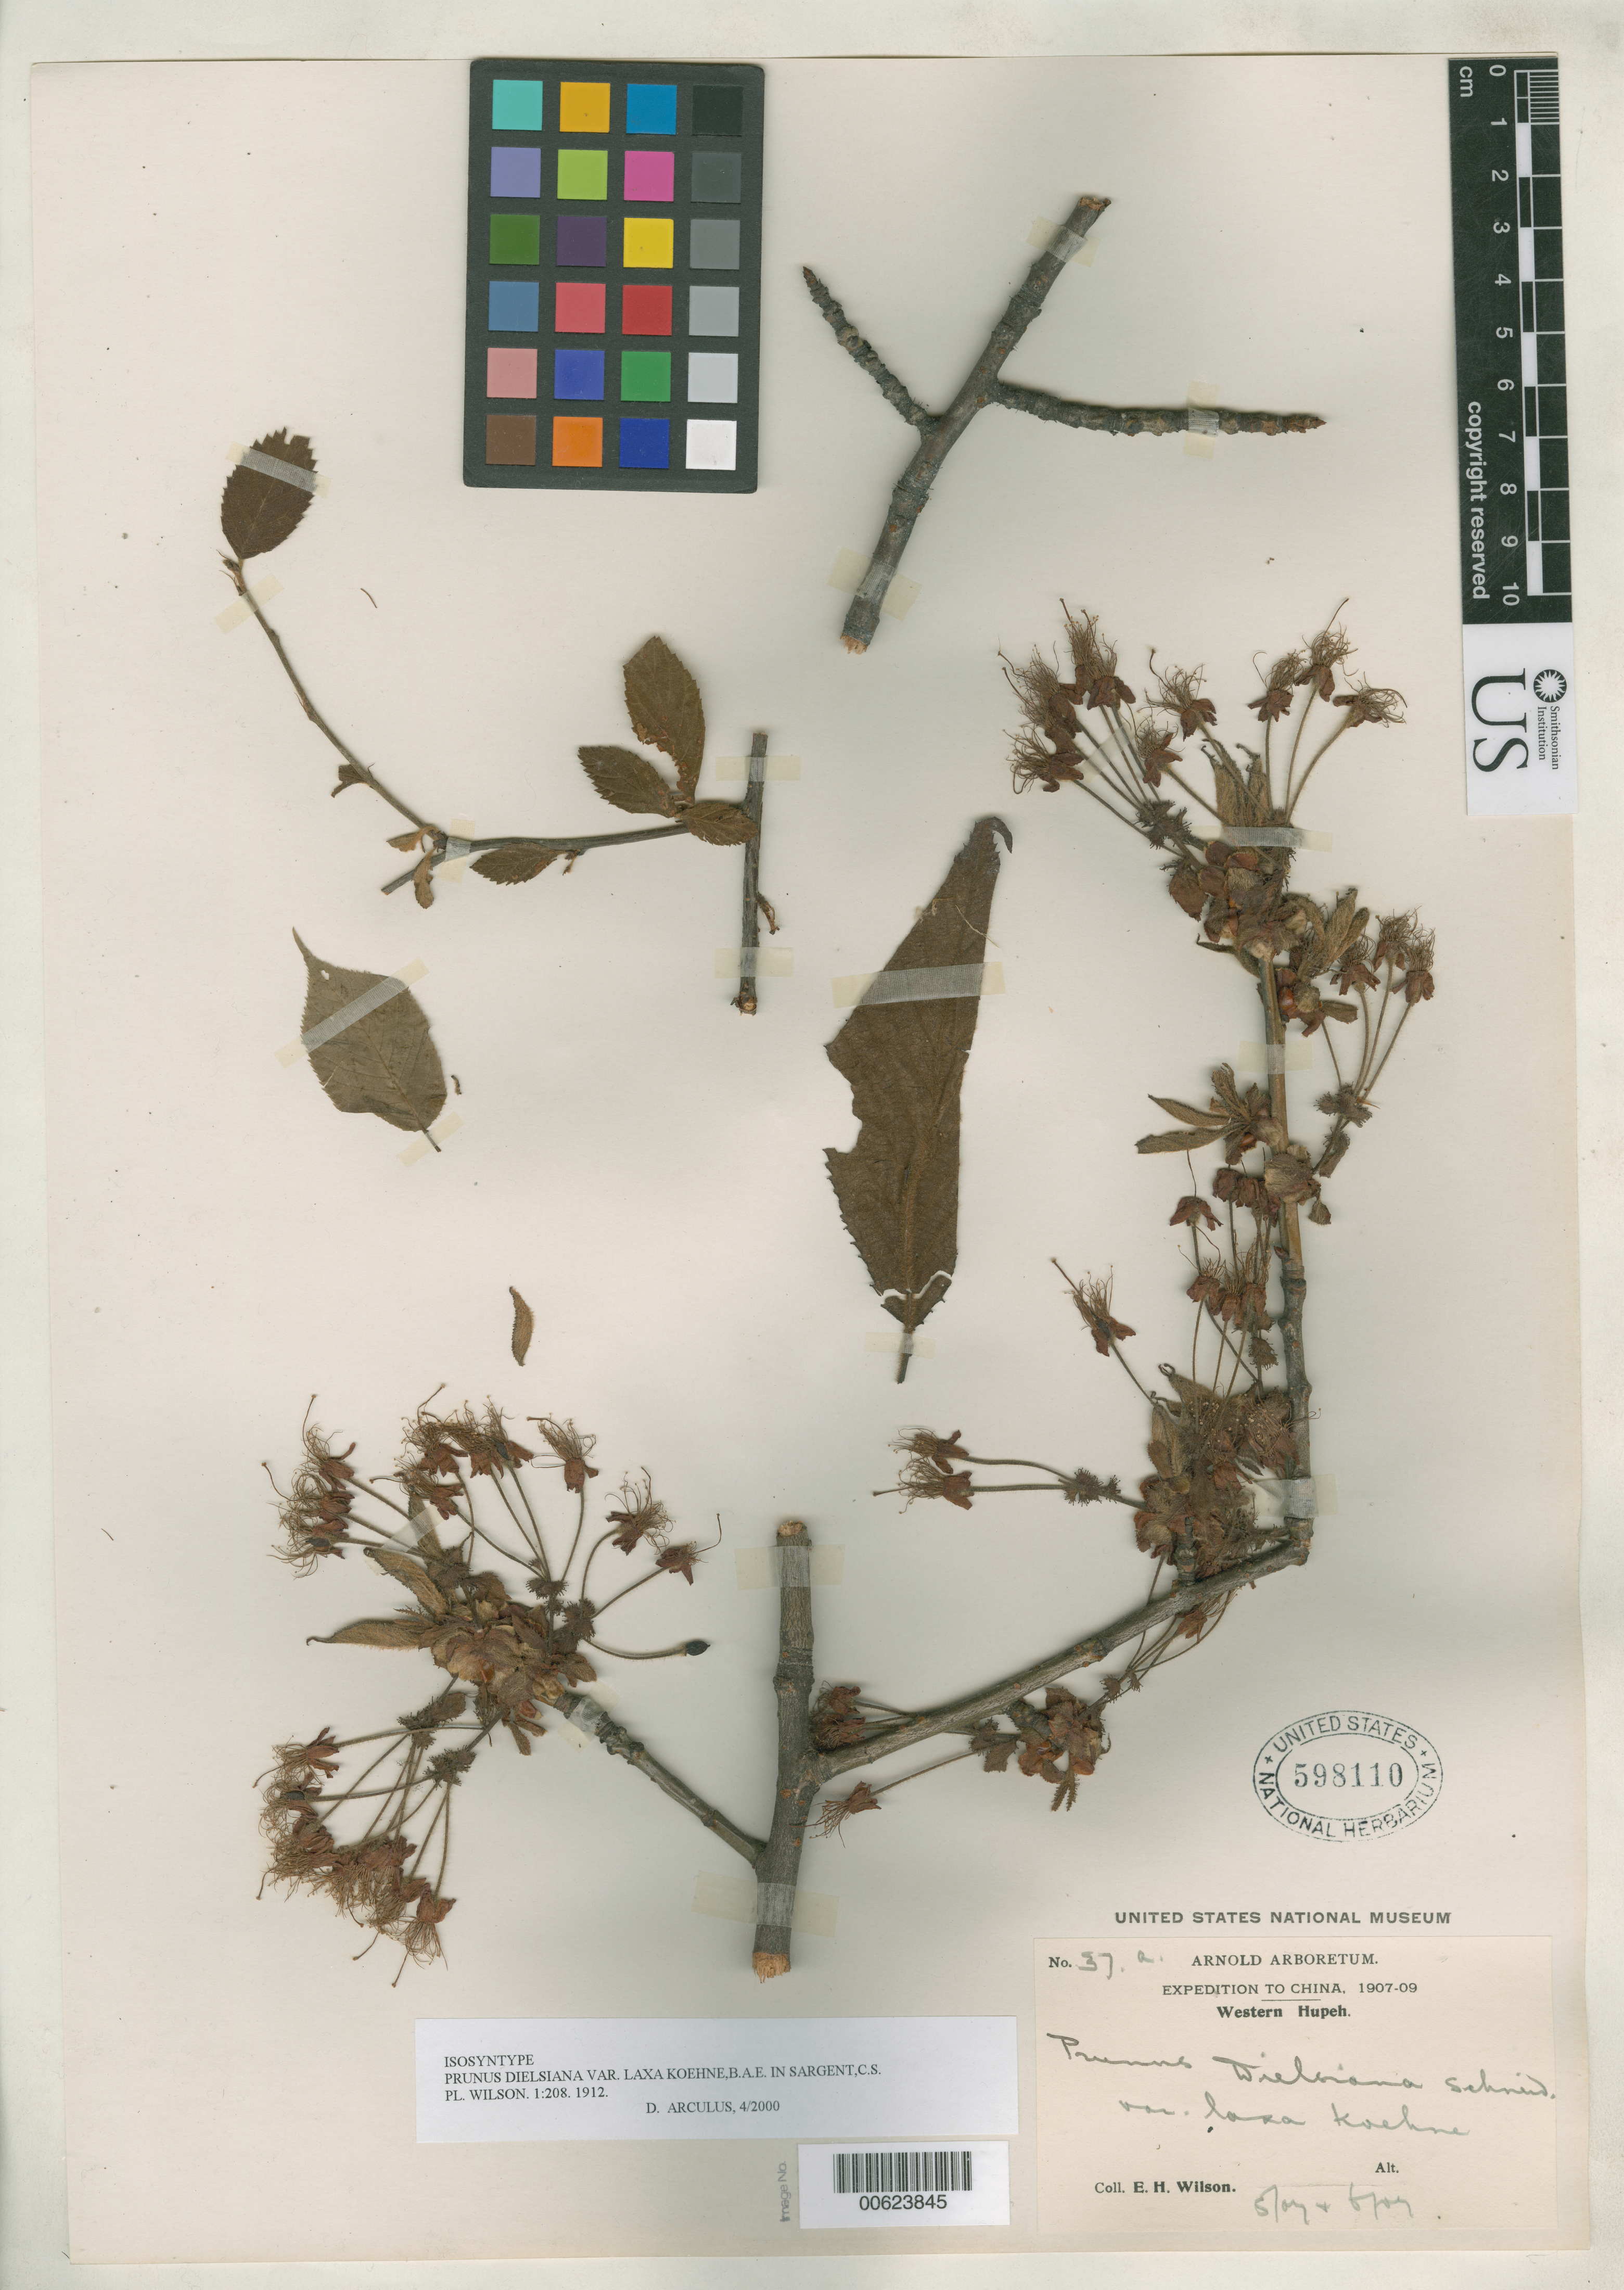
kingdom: Plantae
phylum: Tracheophyta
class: Magnoliopsida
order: Rosales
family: Rosaceae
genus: Prunus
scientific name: Prunus dielsiana var. laxa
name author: Koehne in Sarg.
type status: Isosyntype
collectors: E. H. Wilson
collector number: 37 a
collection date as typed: May 1907 and -- Jun 1907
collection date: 1907-05,1907-06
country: China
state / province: Hubei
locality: Western Hupeh.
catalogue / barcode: US 598110